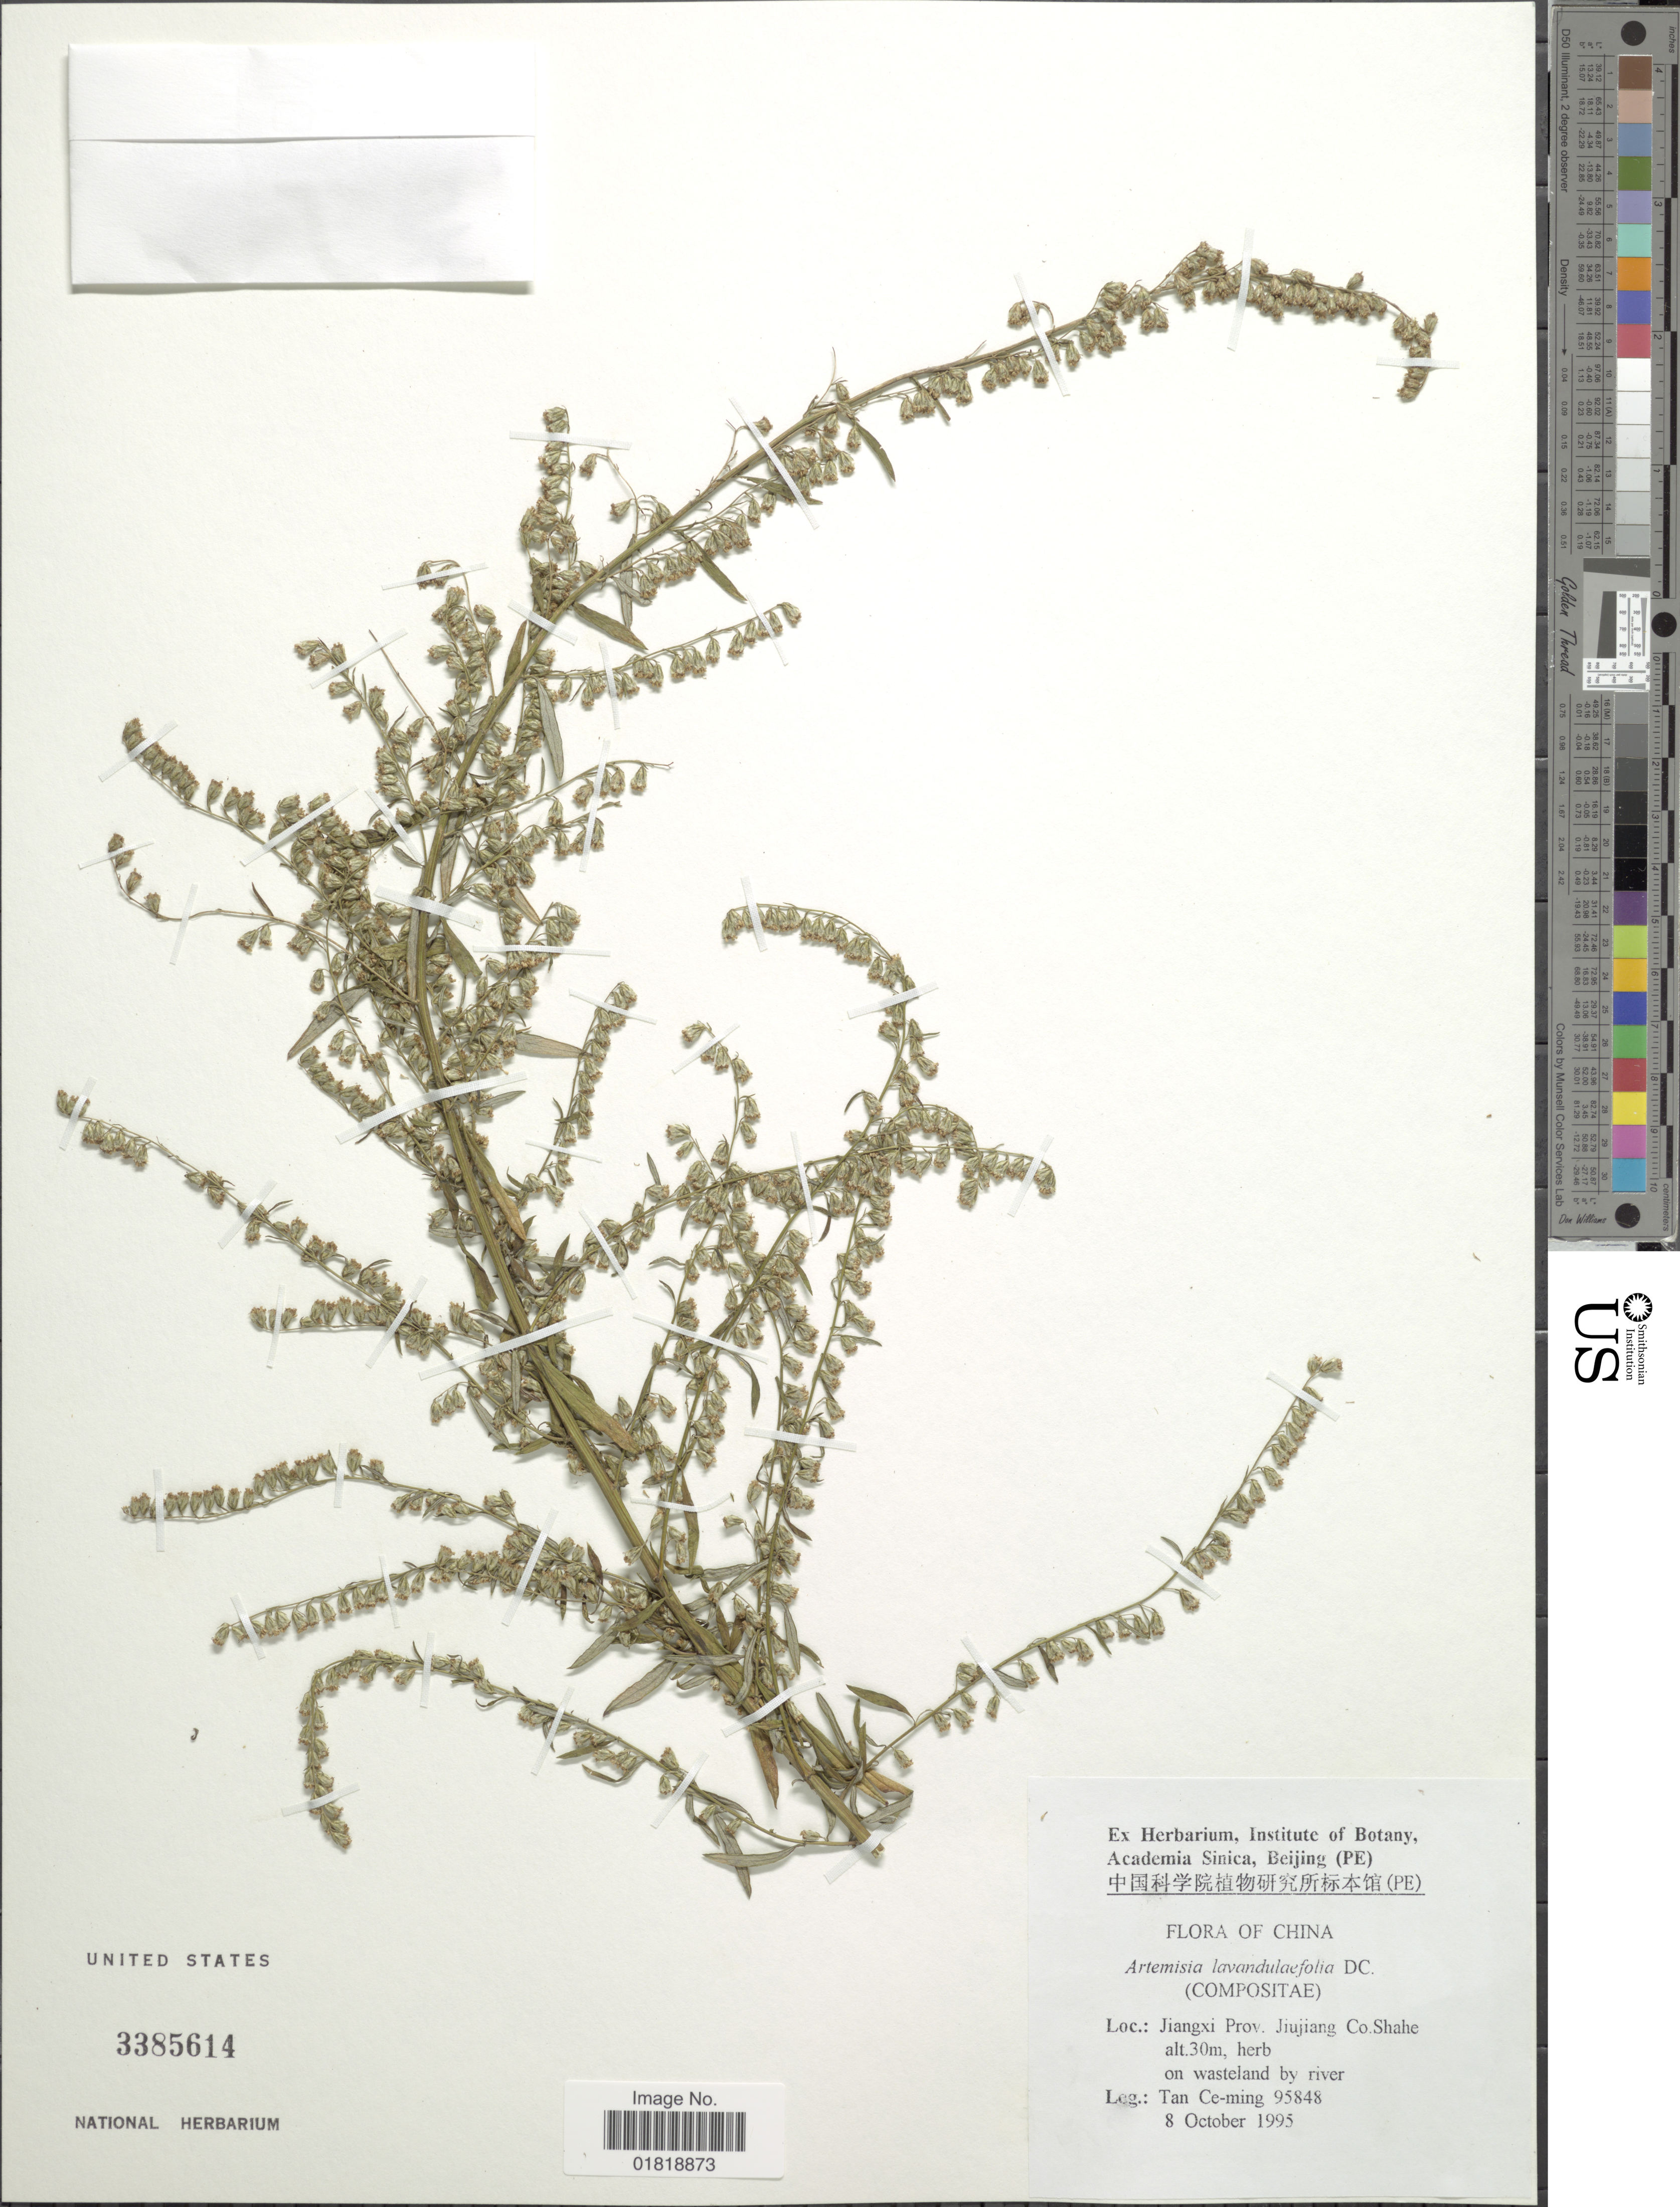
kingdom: Plantae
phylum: Tracheophyta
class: Magnoliopsida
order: Asterales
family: Asteraceae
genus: Artemisia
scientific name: Artemisia lavandulifolia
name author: DC. ex Besser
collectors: Tam Ce-Ming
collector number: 95848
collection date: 1995-10-08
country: China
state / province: Jiangxi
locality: Jiujiang Co. Shahe, herb on wasteland by river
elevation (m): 30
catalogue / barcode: US 3385614